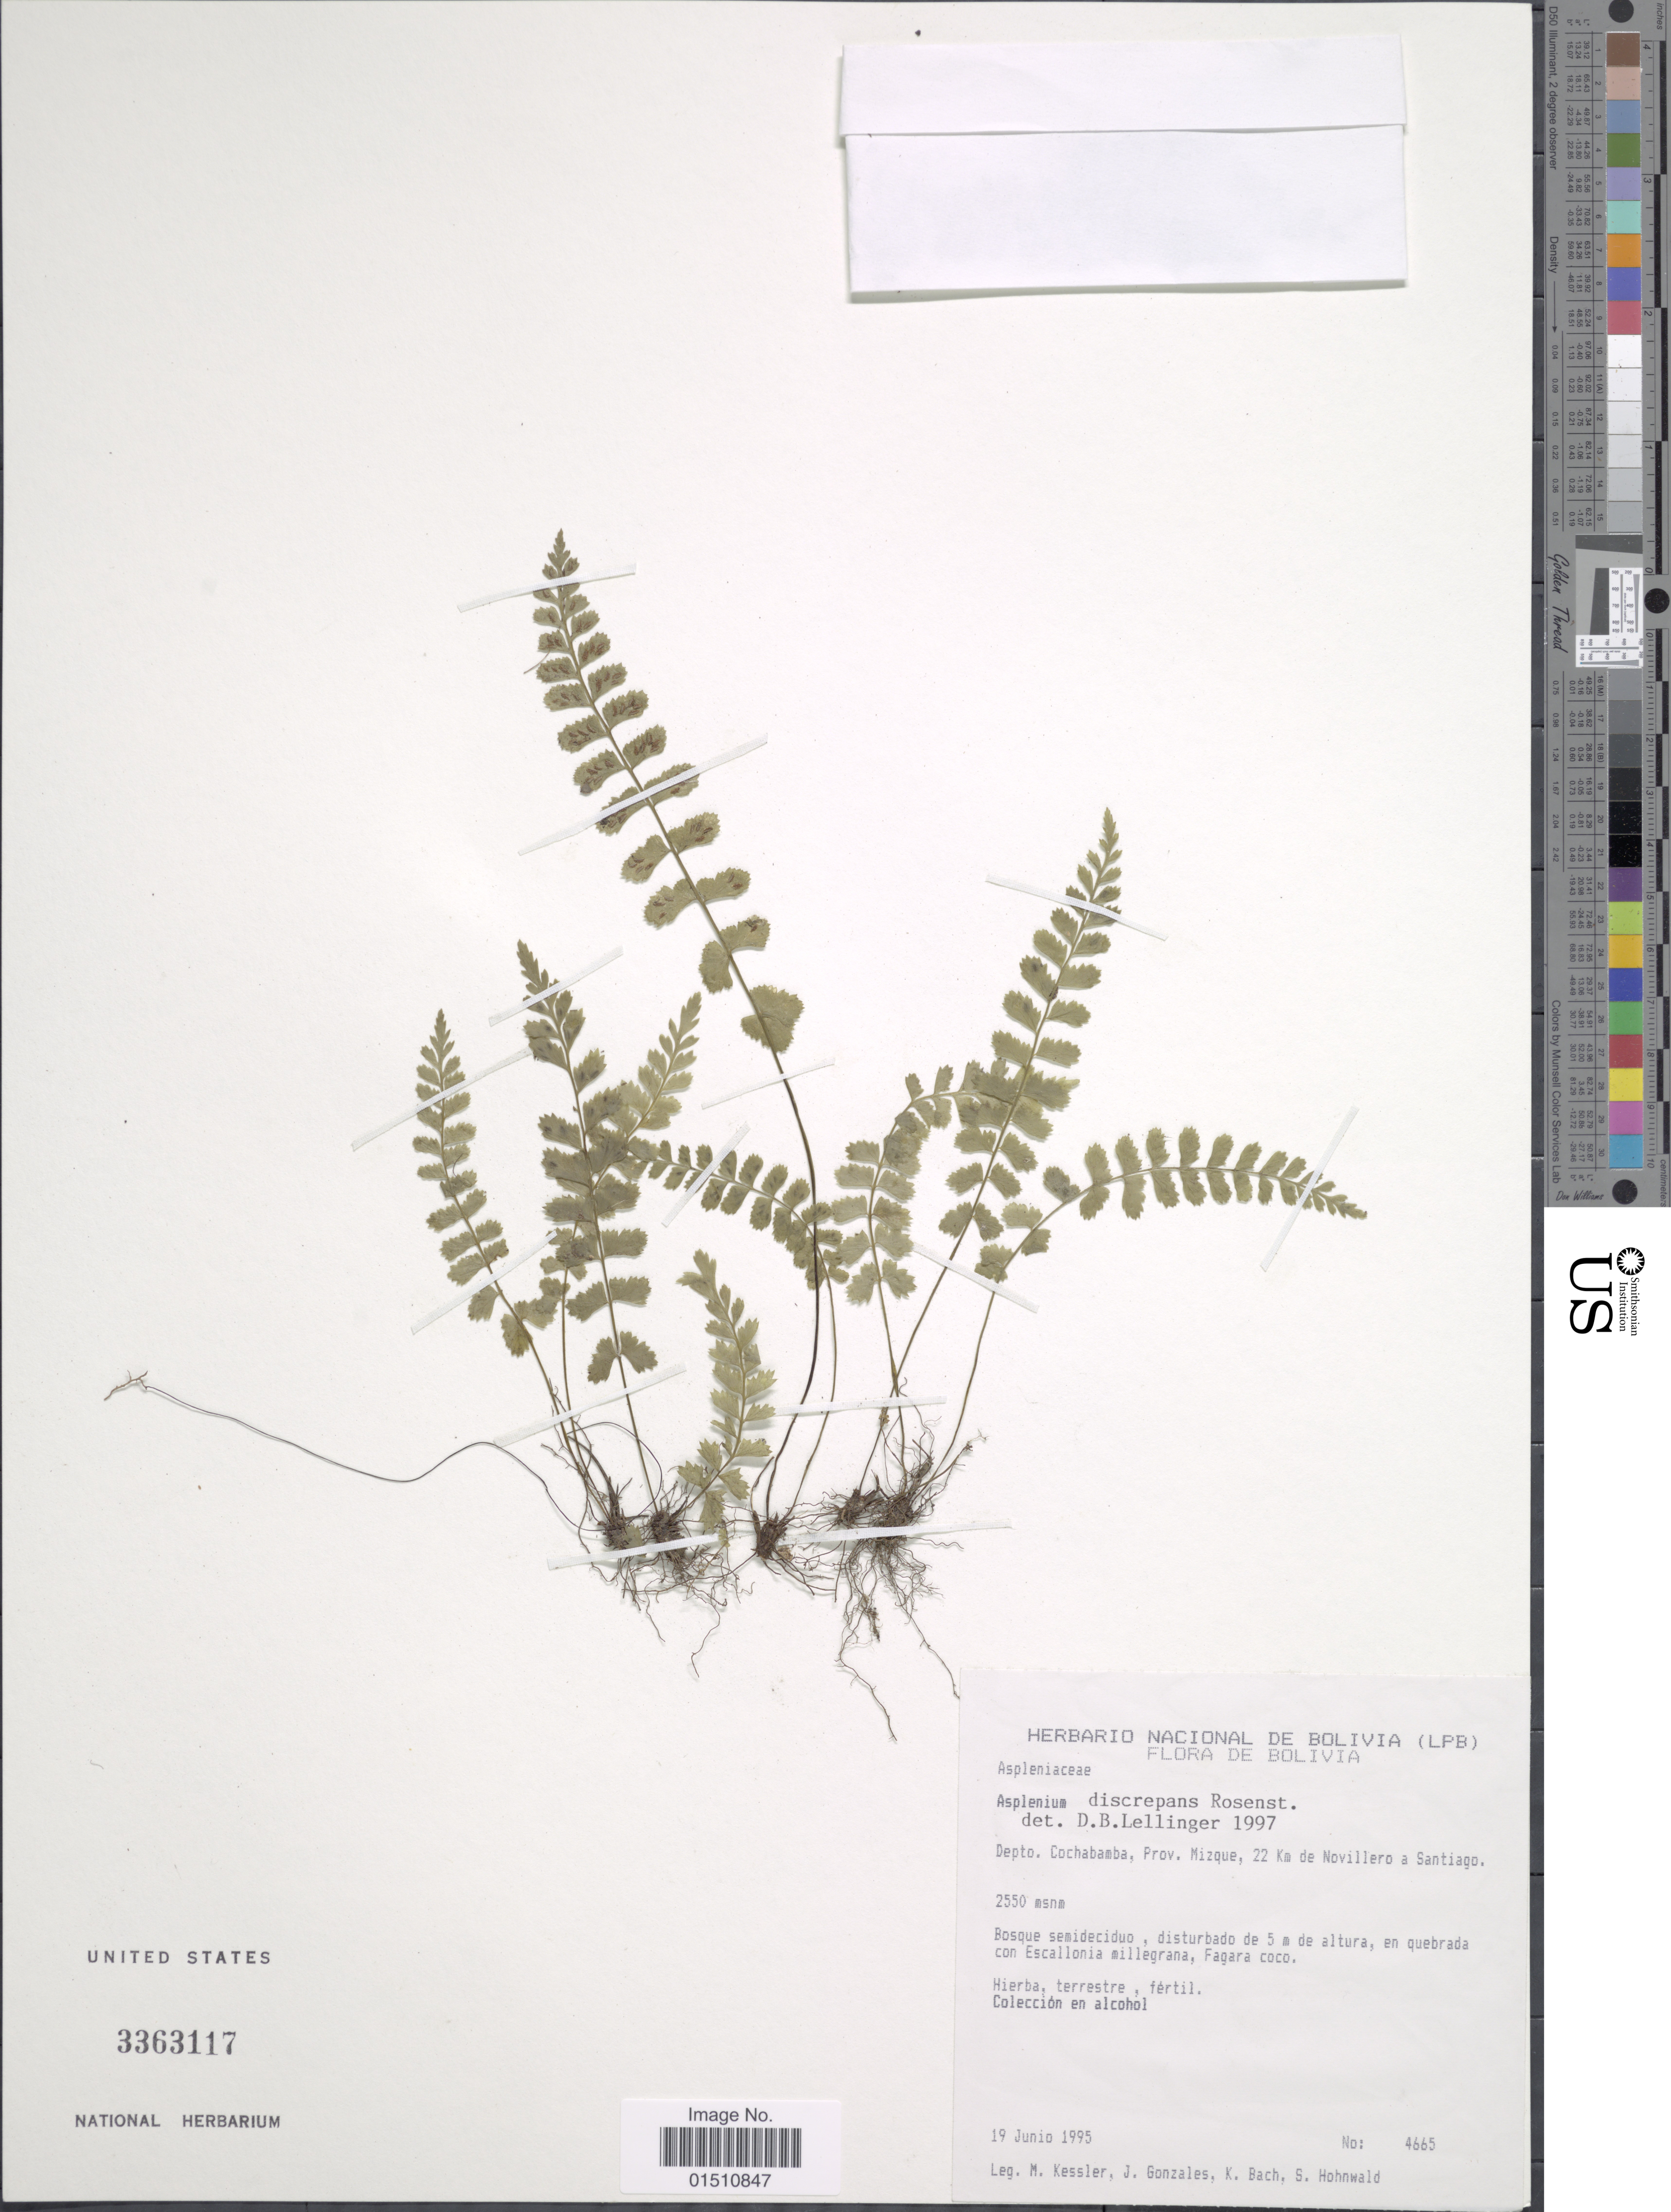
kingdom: Plantae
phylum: Tracheophyta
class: Polypodiopsida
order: Polypodiales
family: Aspleniaceae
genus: Asplenium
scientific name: Asplenium discrepans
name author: Rosenst.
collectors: M. Kessler, J. Gonzales, K. Bach & S. Hohnwald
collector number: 4665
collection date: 1995-06-19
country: Bolivia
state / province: Cochabamba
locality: Bolivia, Depto. Cochabamba, Prov, Mizque, 22 Km de Novillero a Santiago.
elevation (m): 2550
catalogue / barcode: US 3363117